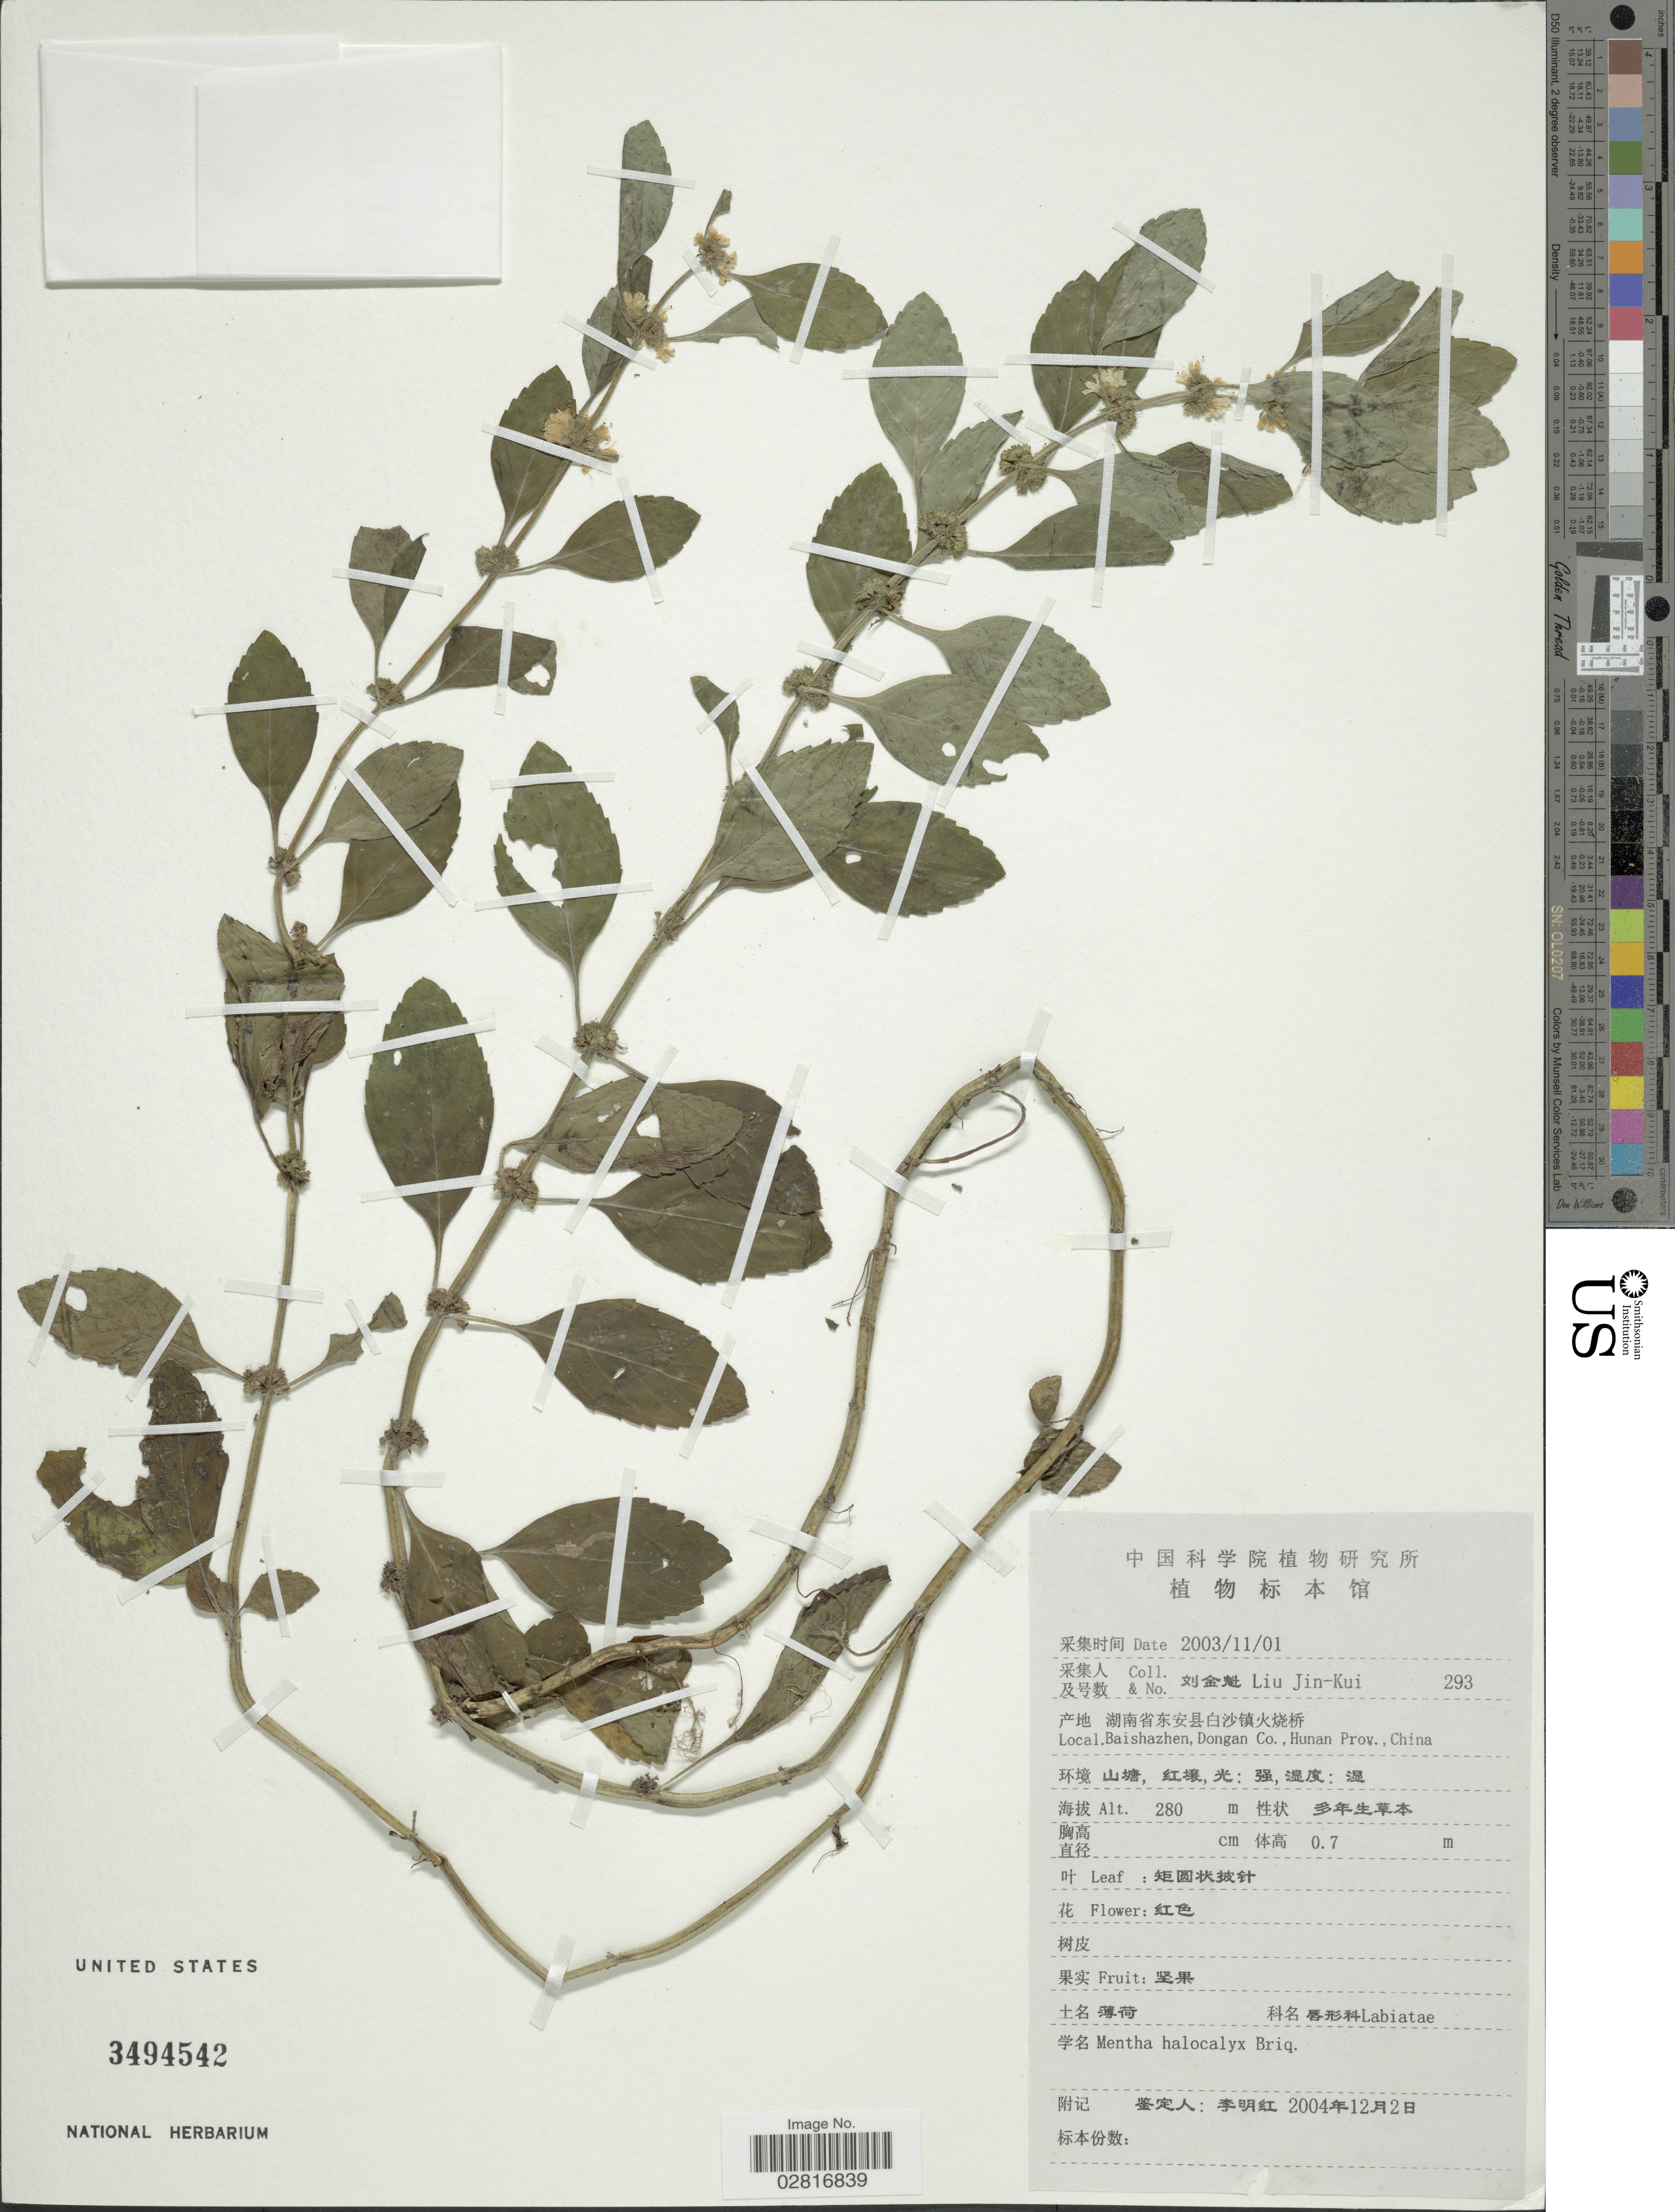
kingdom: Plantae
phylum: Tracheophyta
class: Magnoliopsida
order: Lamiales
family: Lamiaceae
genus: Mentha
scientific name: Mentha haplocalyx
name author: Briq.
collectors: Liu Jin-Kui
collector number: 293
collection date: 2003-11-01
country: China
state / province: Hunan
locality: Baishazhen, Dongan Co., Hunan Prov., China.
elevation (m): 280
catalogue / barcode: US 3494542